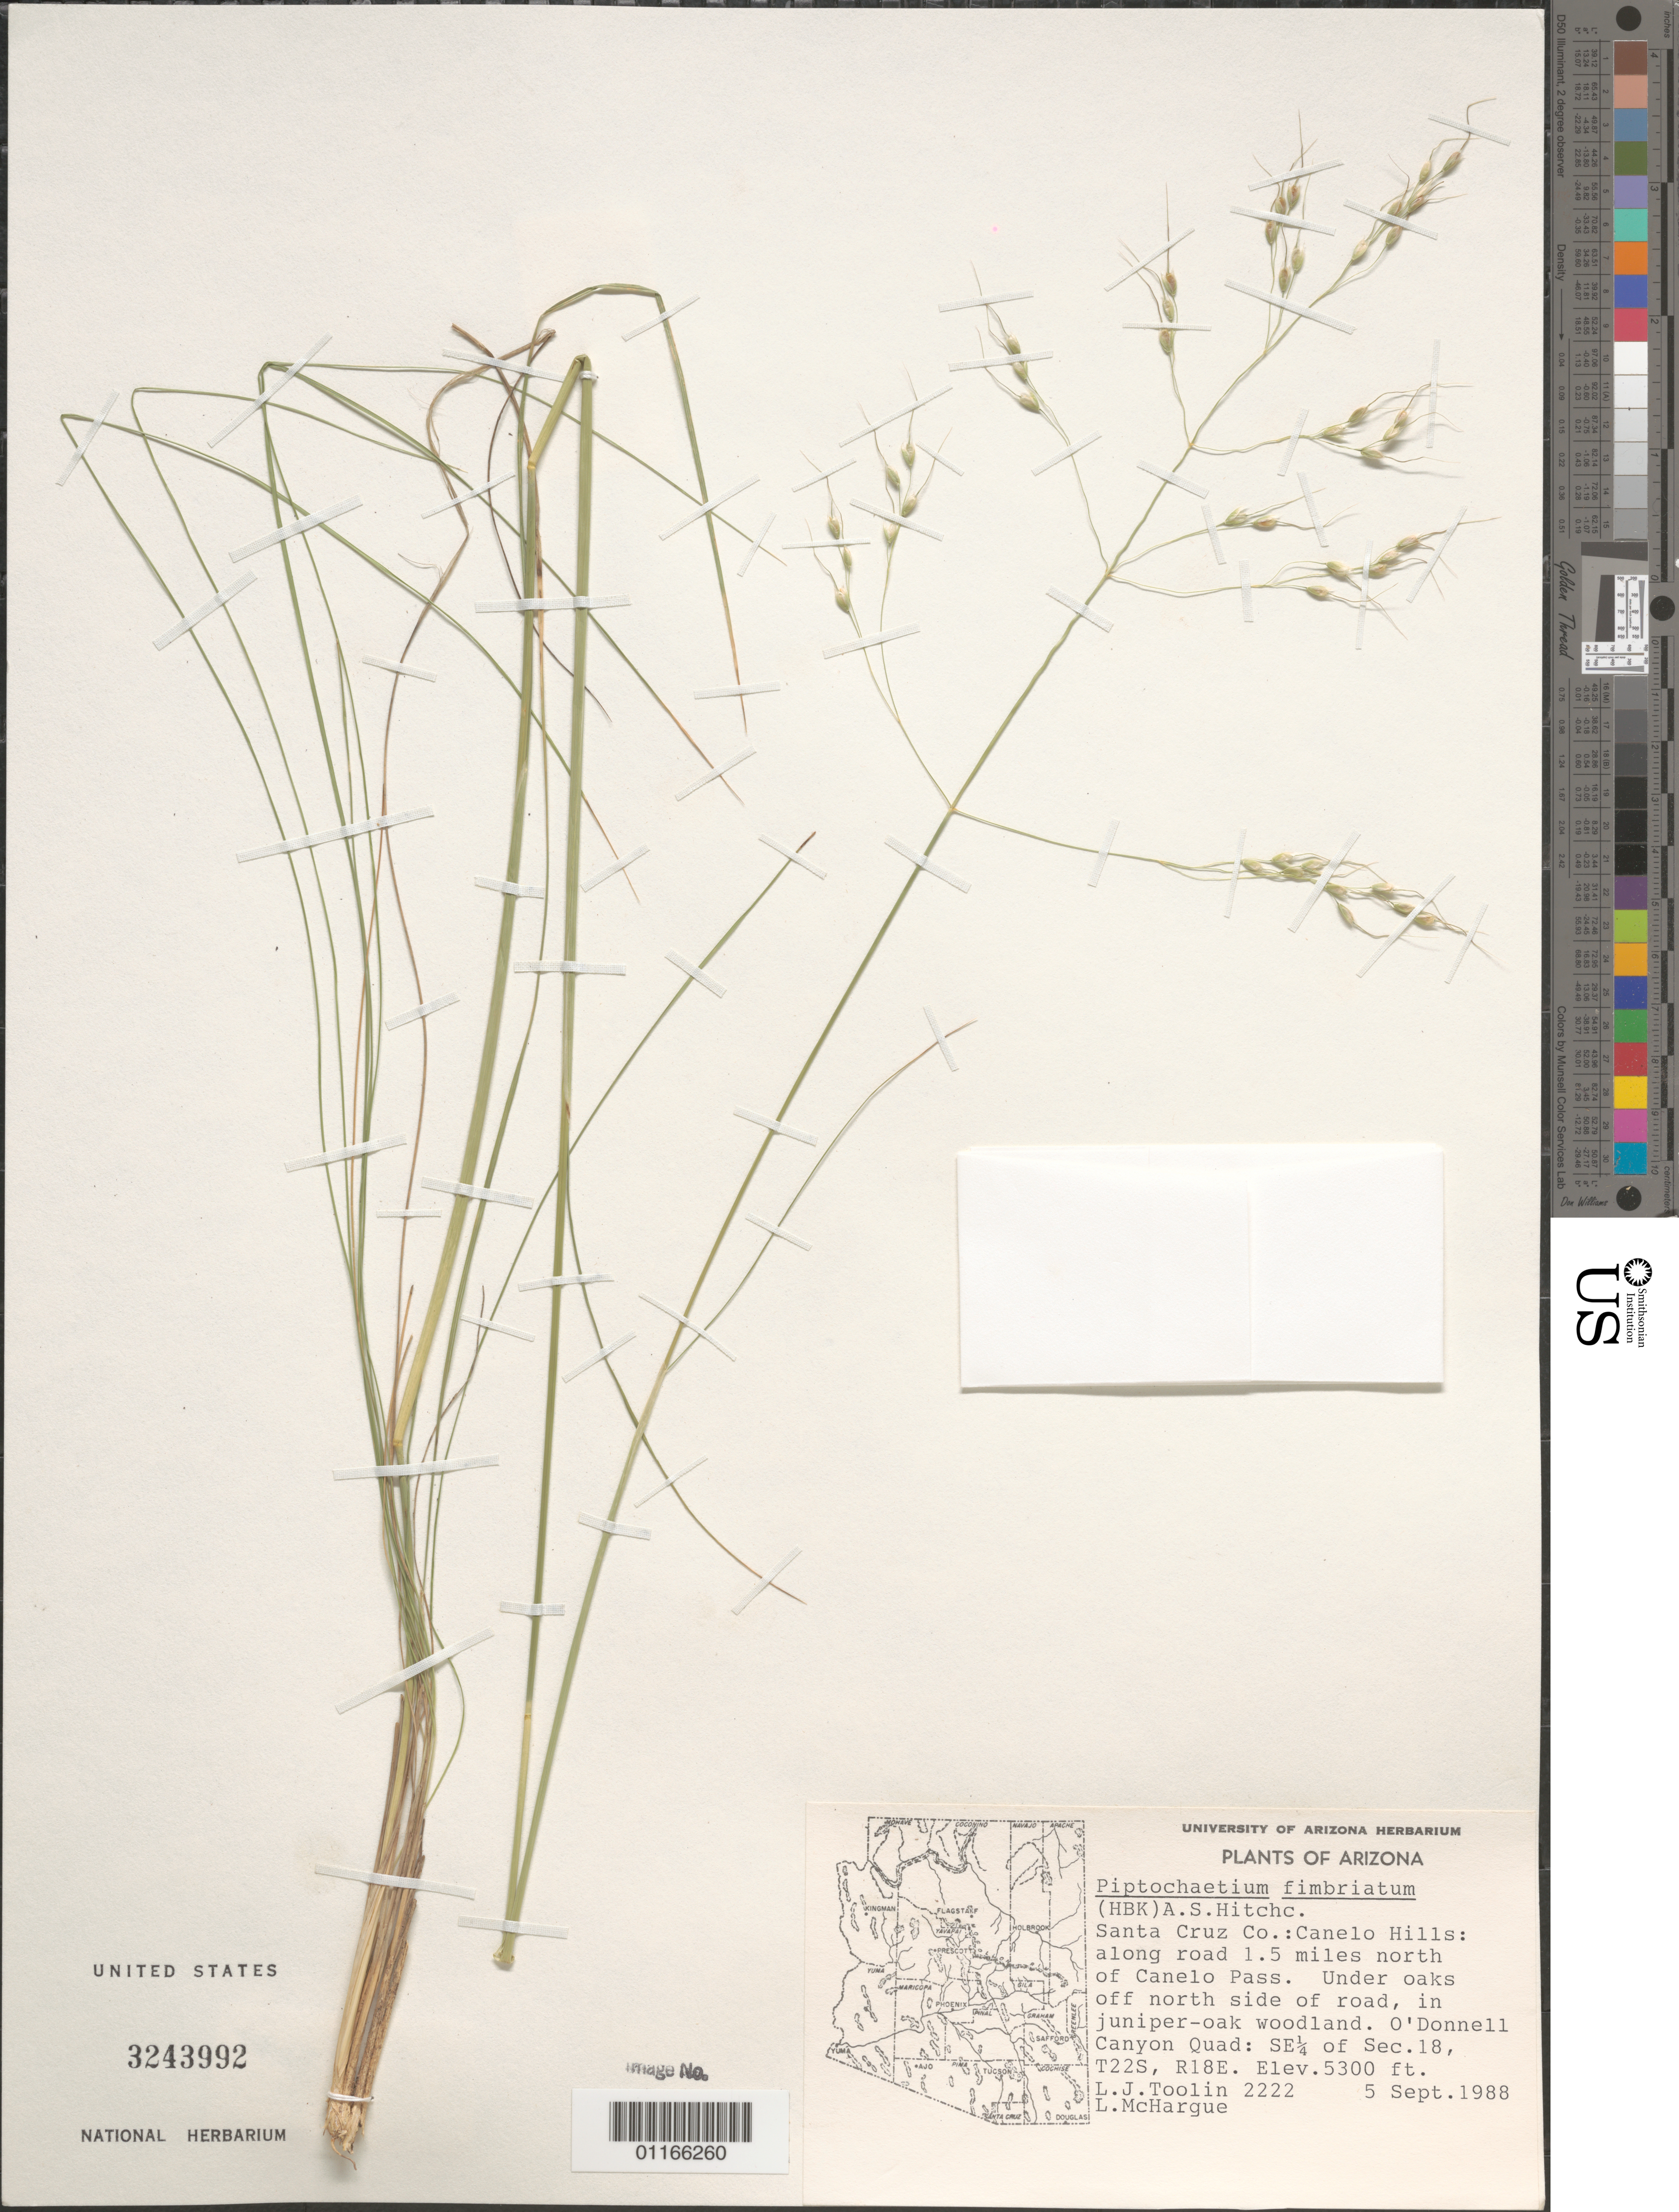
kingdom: Plantae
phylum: Tracheophyta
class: Liliopsida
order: Poales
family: Poaceae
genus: Piptochaetium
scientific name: Piptochaetium fimbriatum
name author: (Kunth) Hitchc.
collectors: L. Toolin & L. Mchargue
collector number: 2222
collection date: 1988-09-05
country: United States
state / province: Arizona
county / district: Santa Cruz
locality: Canelo Hills: along road 1.5 miles north of Canelo Pass. O'Donnell Canyon Quad: SE1/4 of Sec. 18, T22S, R18E.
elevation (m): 1615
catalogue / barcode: US 3243992